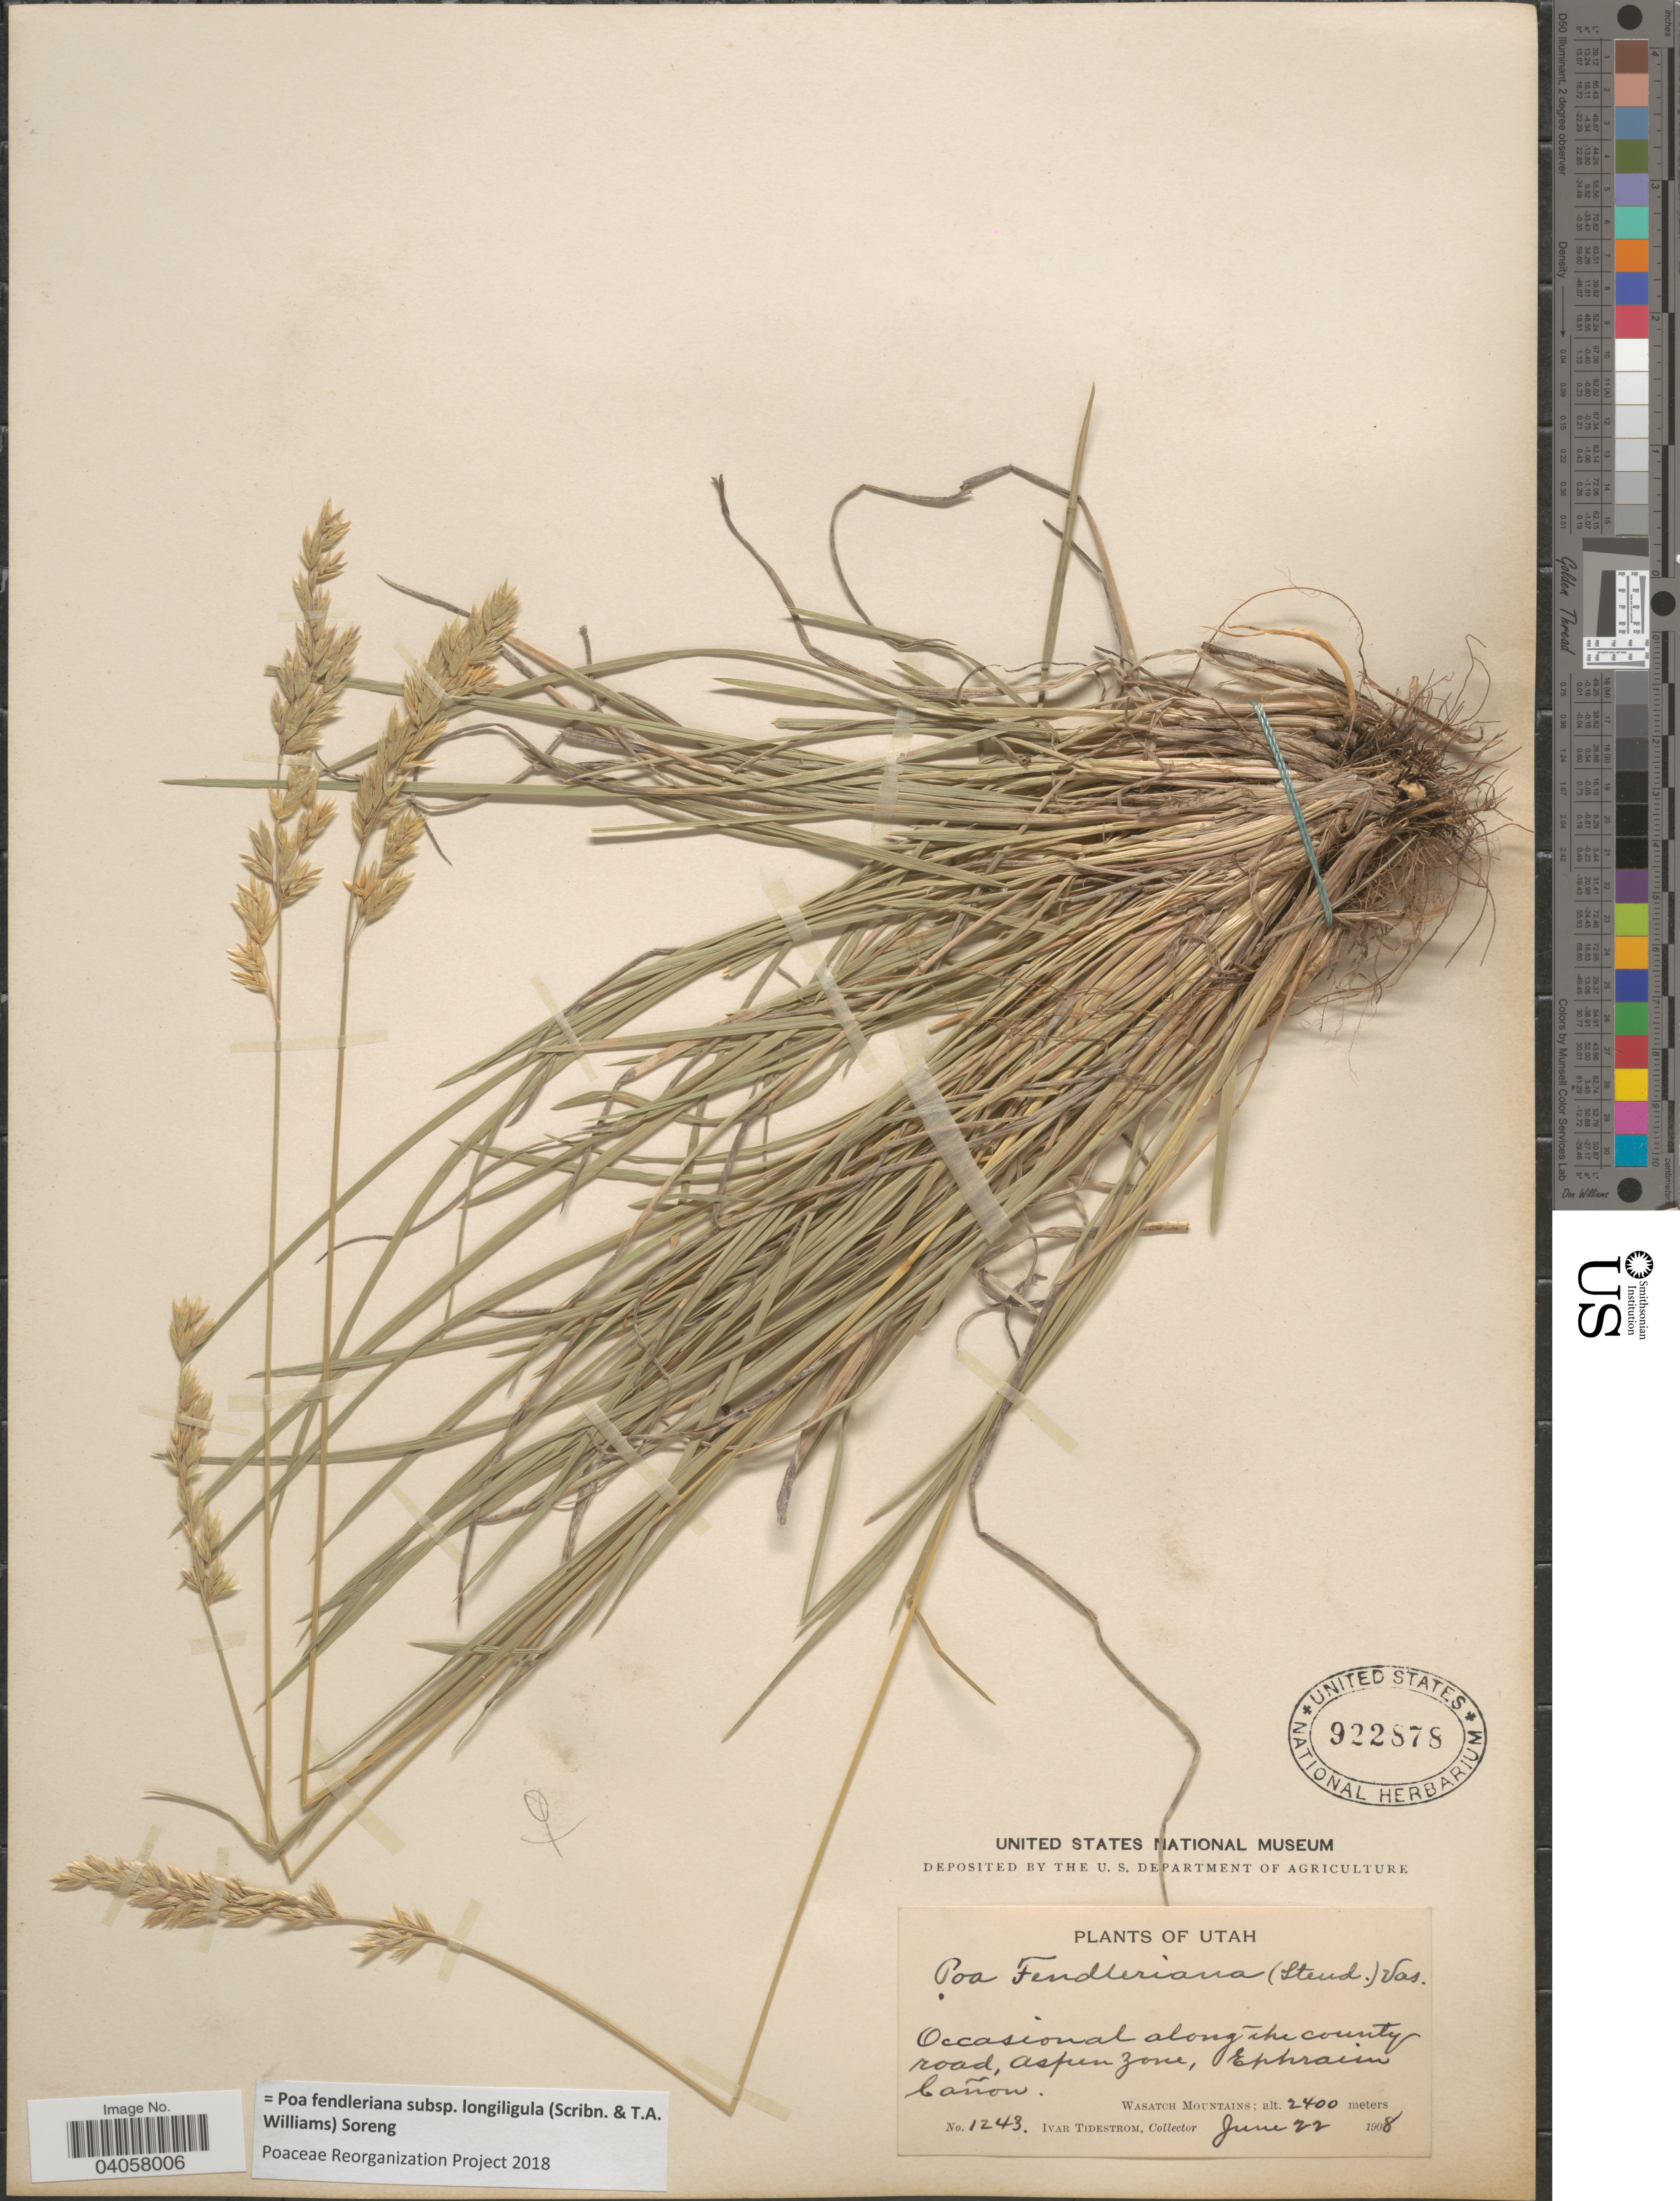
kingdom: Plantae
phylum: Tracheophyta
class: Liliopsida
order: Poales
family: Poaceae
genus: Poa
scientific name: Poa fendleriana subsp. longiligula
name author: (Scribn. & T.A. Williams) Soreng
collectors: I. F. Tidestrom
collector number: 1243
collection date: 1908-06-22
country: United States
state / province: Utah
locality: Along the county road, Aspen Zone, Ephraim Cañon. Wasatch Mountains.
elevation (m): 2400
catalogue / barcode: US 922878